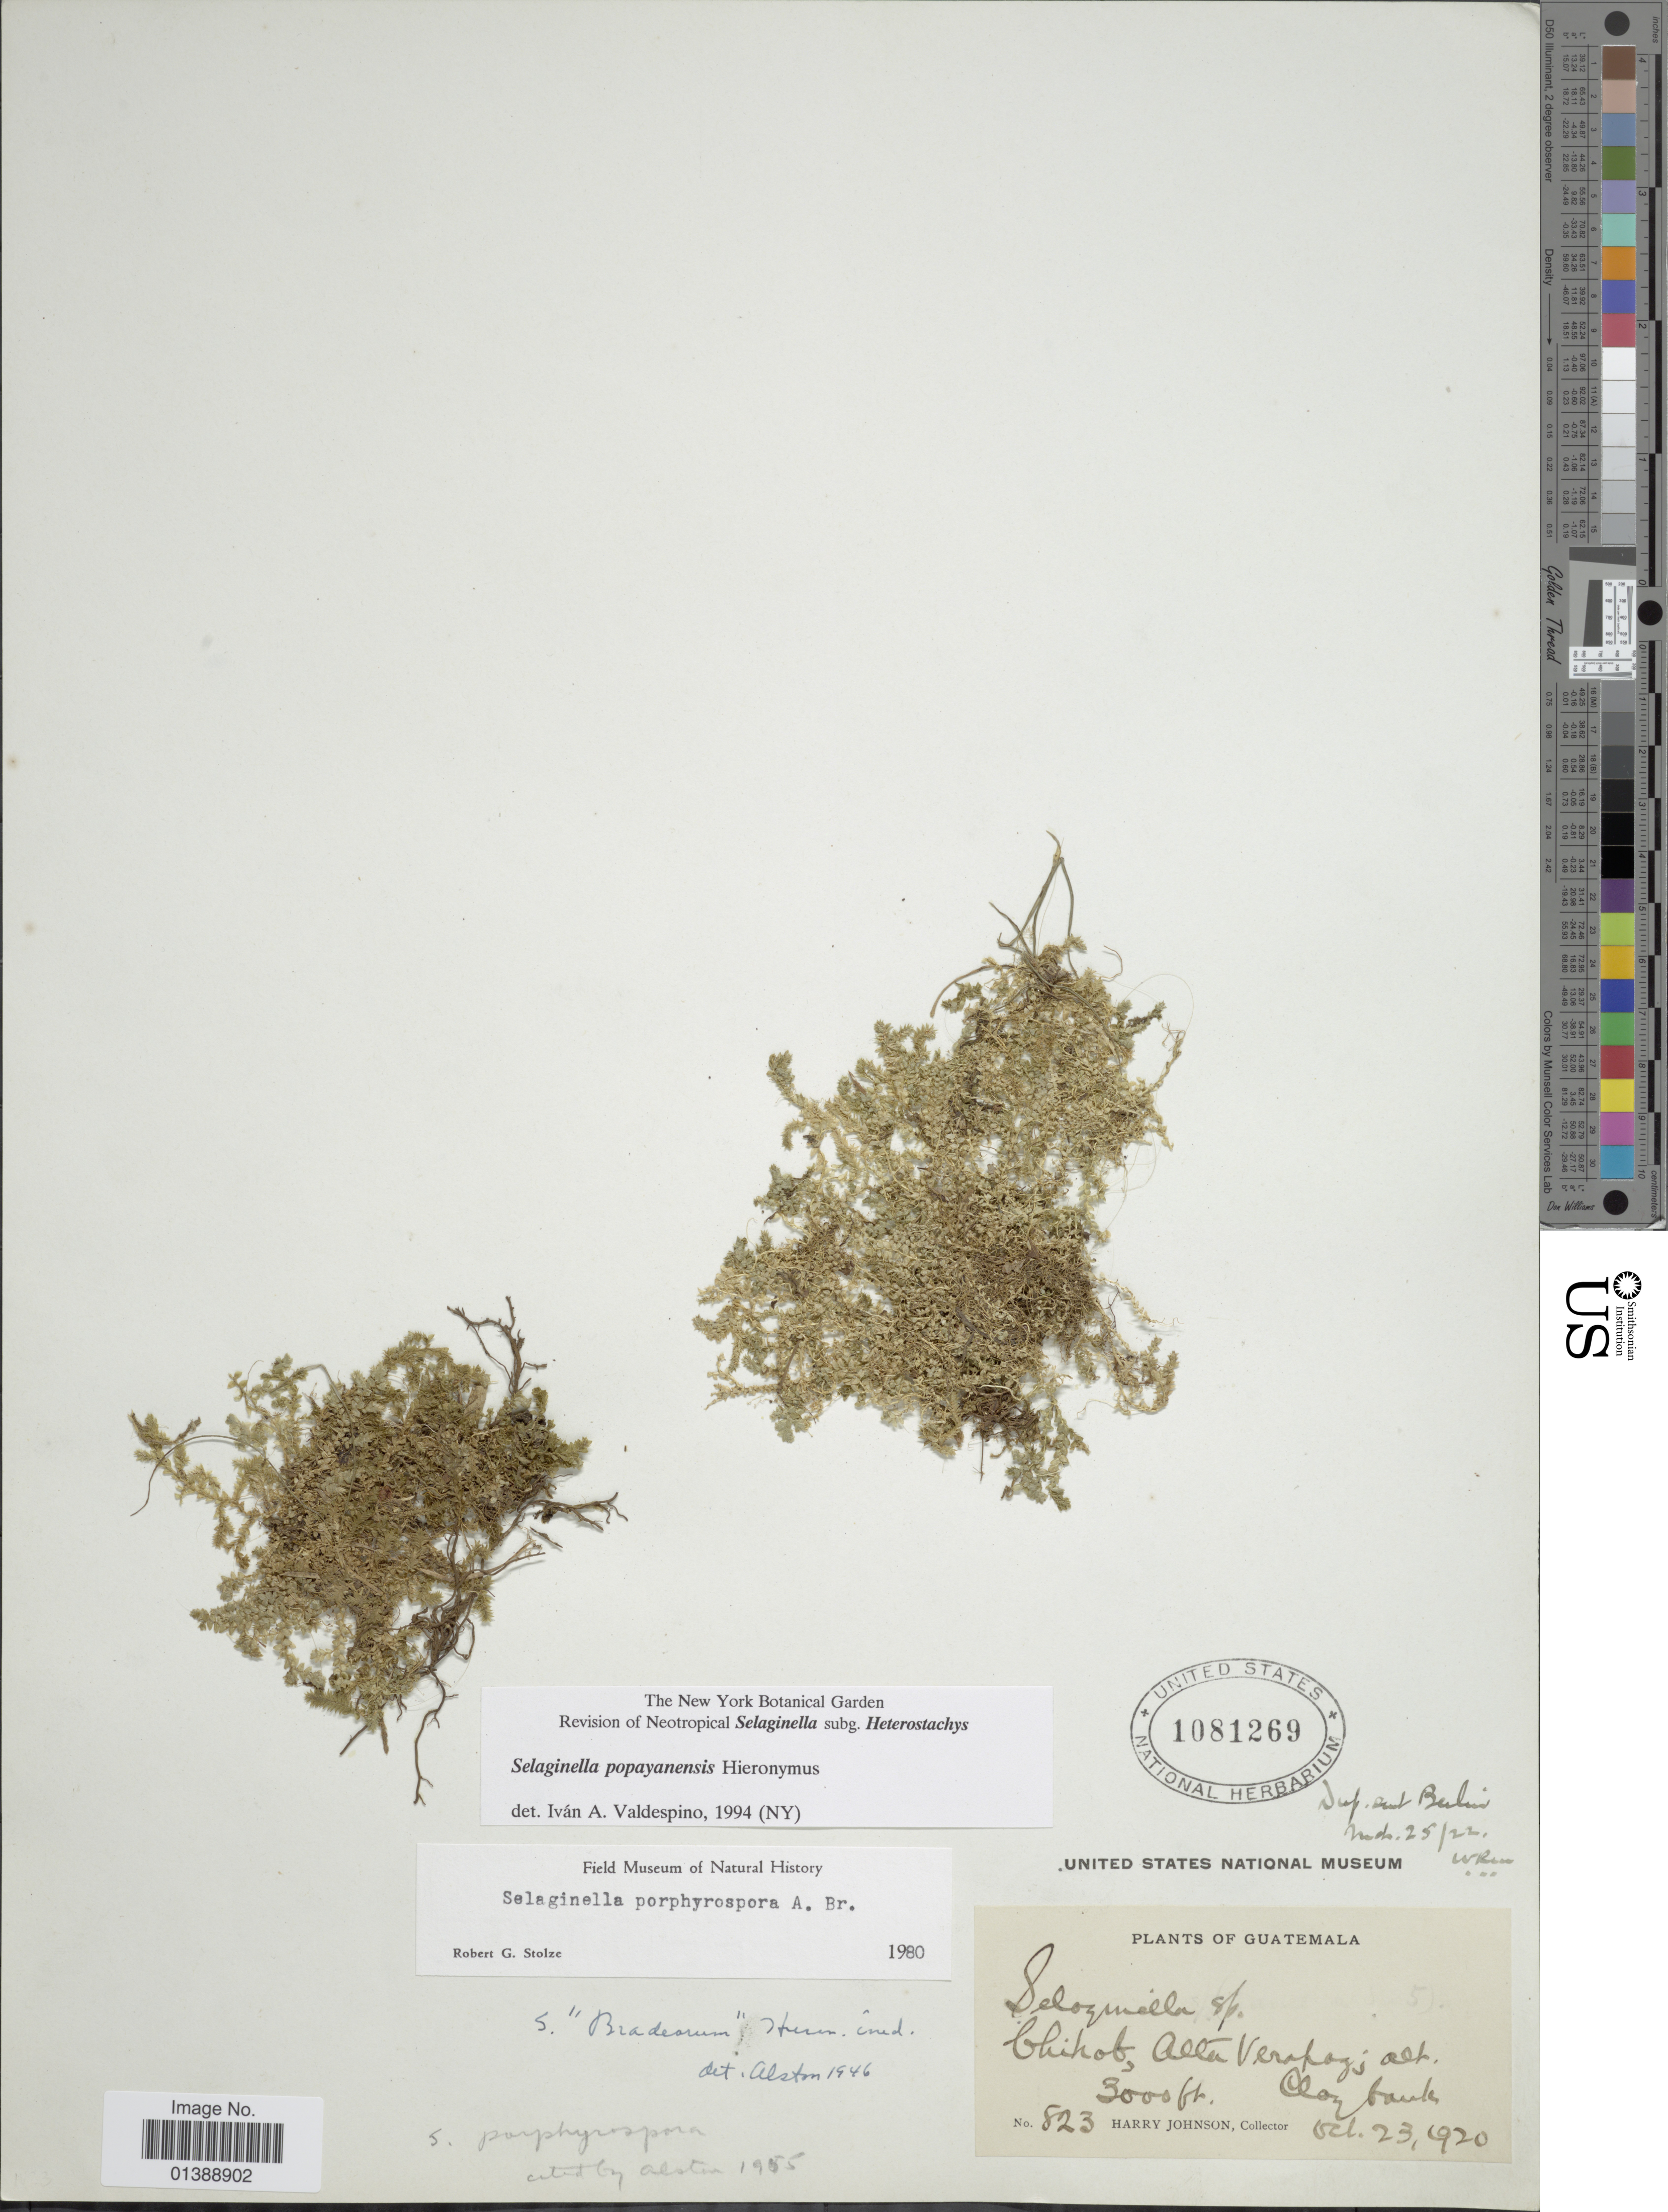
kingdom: Plantae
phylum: Tracheophyta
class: Lycopodiopsida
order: Selaginellales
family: Selaginellaceae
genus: Selaginella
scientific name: Selaginella popayanensis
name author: Hieron.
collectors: H. Johnson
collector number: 823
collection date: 1920-10-23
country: Guatemala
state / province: Alta Verapaz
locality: Chihob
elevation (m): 914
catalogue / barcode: US 1081269